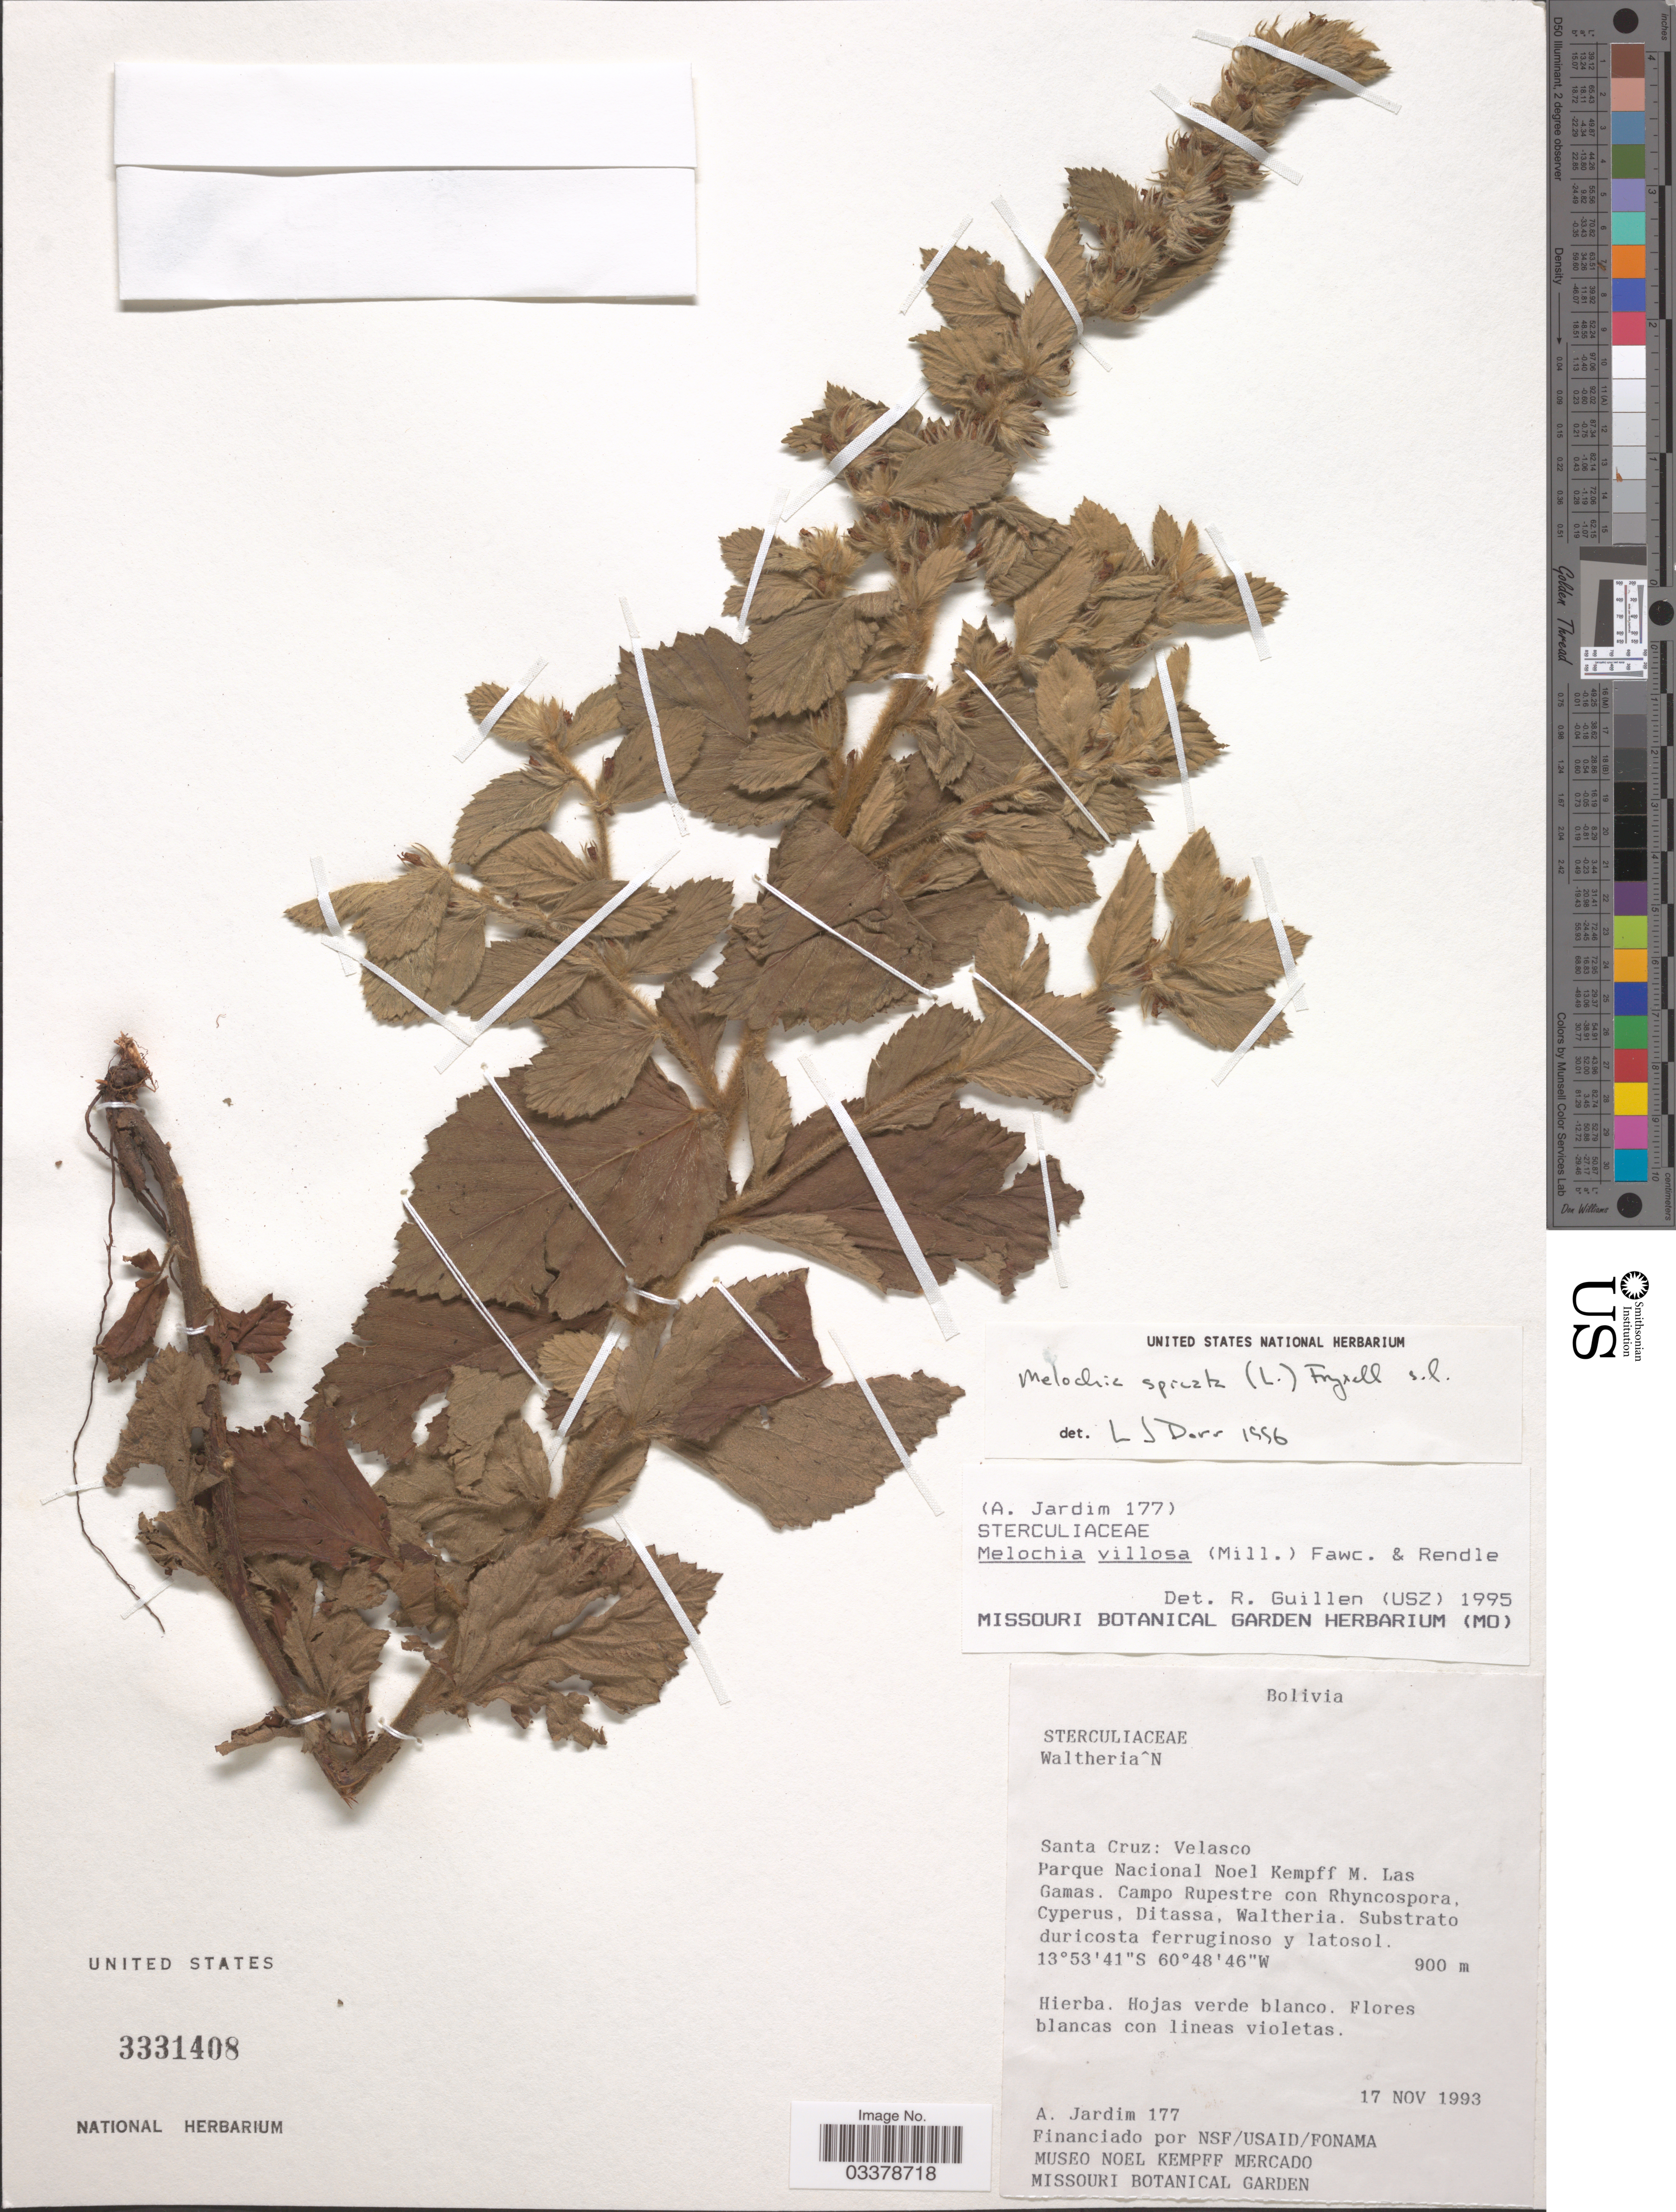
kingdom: Plantae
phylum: Tracheophyta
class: Magnoliopsida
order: Malvales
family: Malvaceae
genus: Melochia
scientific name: Melochia spicata var. spicata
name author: (L.) Fryxell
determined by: Dorr, L. J., (BOT), Smithsonian Institution - National Museum of Natural History (UNITED STATES)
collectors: A. Jardim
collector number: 177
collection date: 1993-11-17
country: Bolivia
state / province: Santa Cruz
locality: Velasco. Parque Nacional Noel Kempff M. Las Gamas.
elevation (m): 900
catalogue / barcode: US 3331408